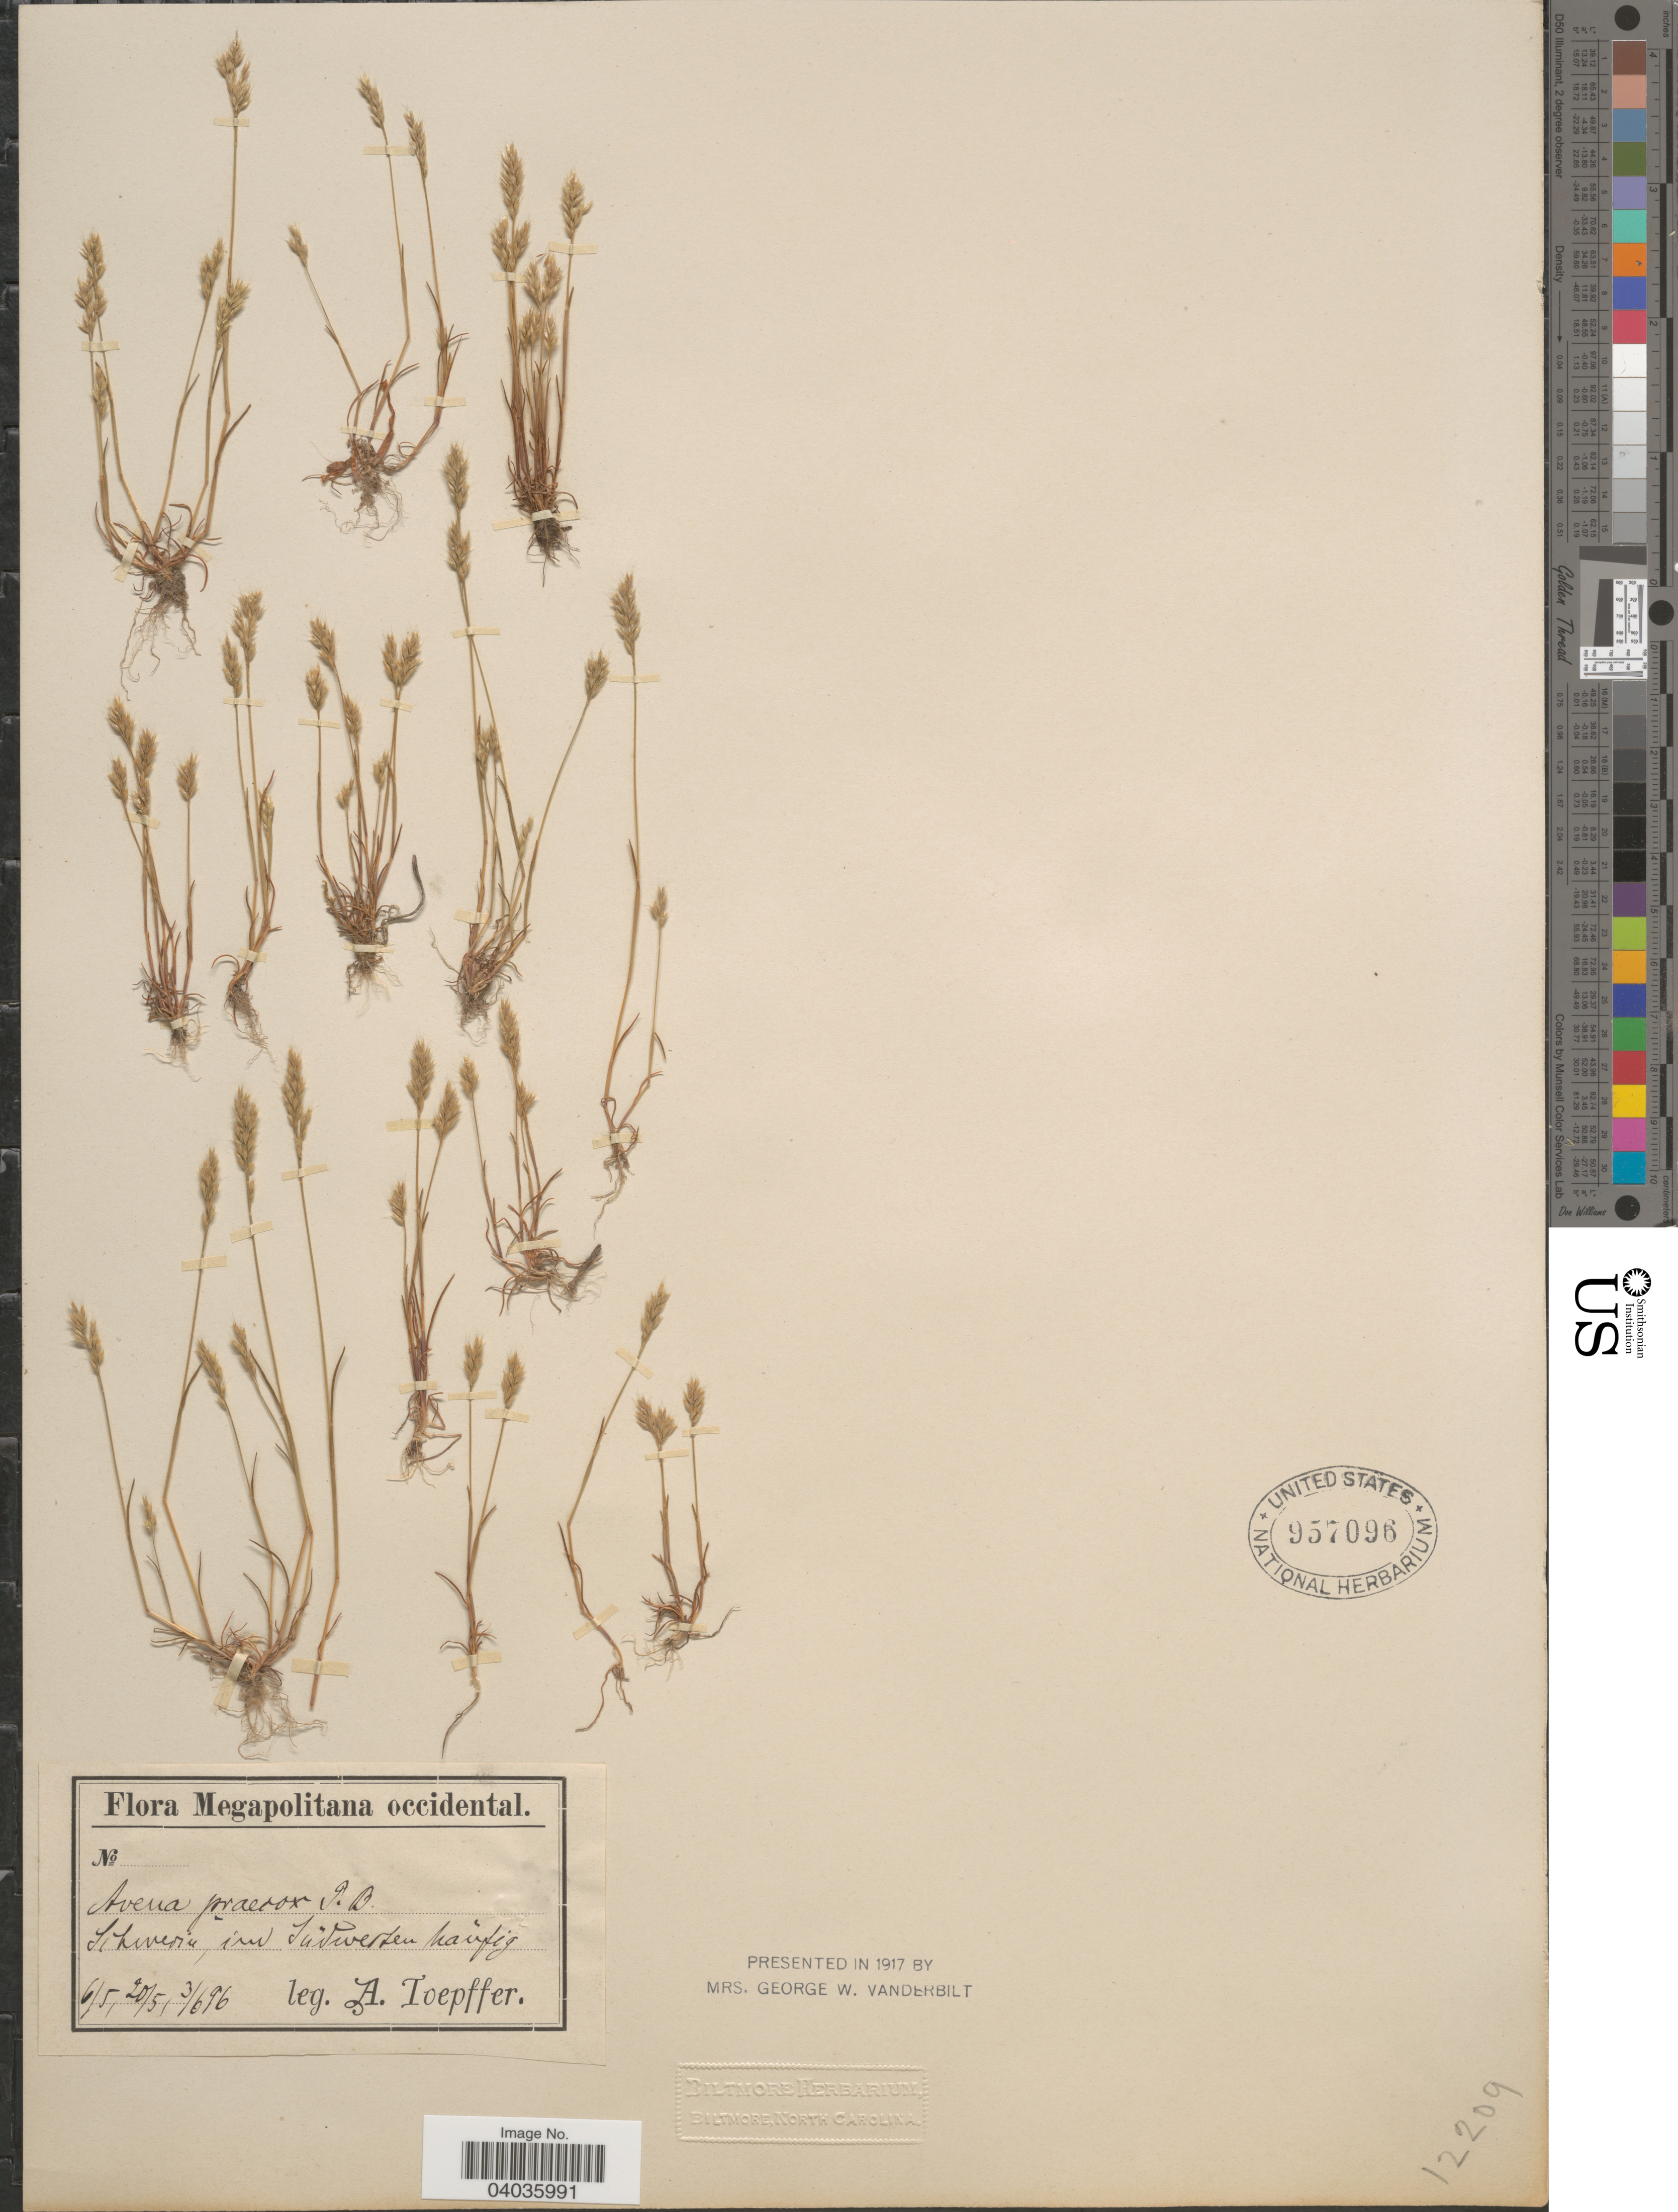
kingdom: Plantae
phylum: Tracheophyta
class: Liliopsida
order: Poales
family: Poaceae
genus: Aira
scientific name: Aira praecox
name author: L.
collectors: A. Toepffer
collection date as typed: Transcribed d/m/y: 6/5/96 to 3/6/96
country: Germany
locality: Megapolitana occidental. Schwerin im Südwesten haúfig.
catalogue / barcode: US 957096